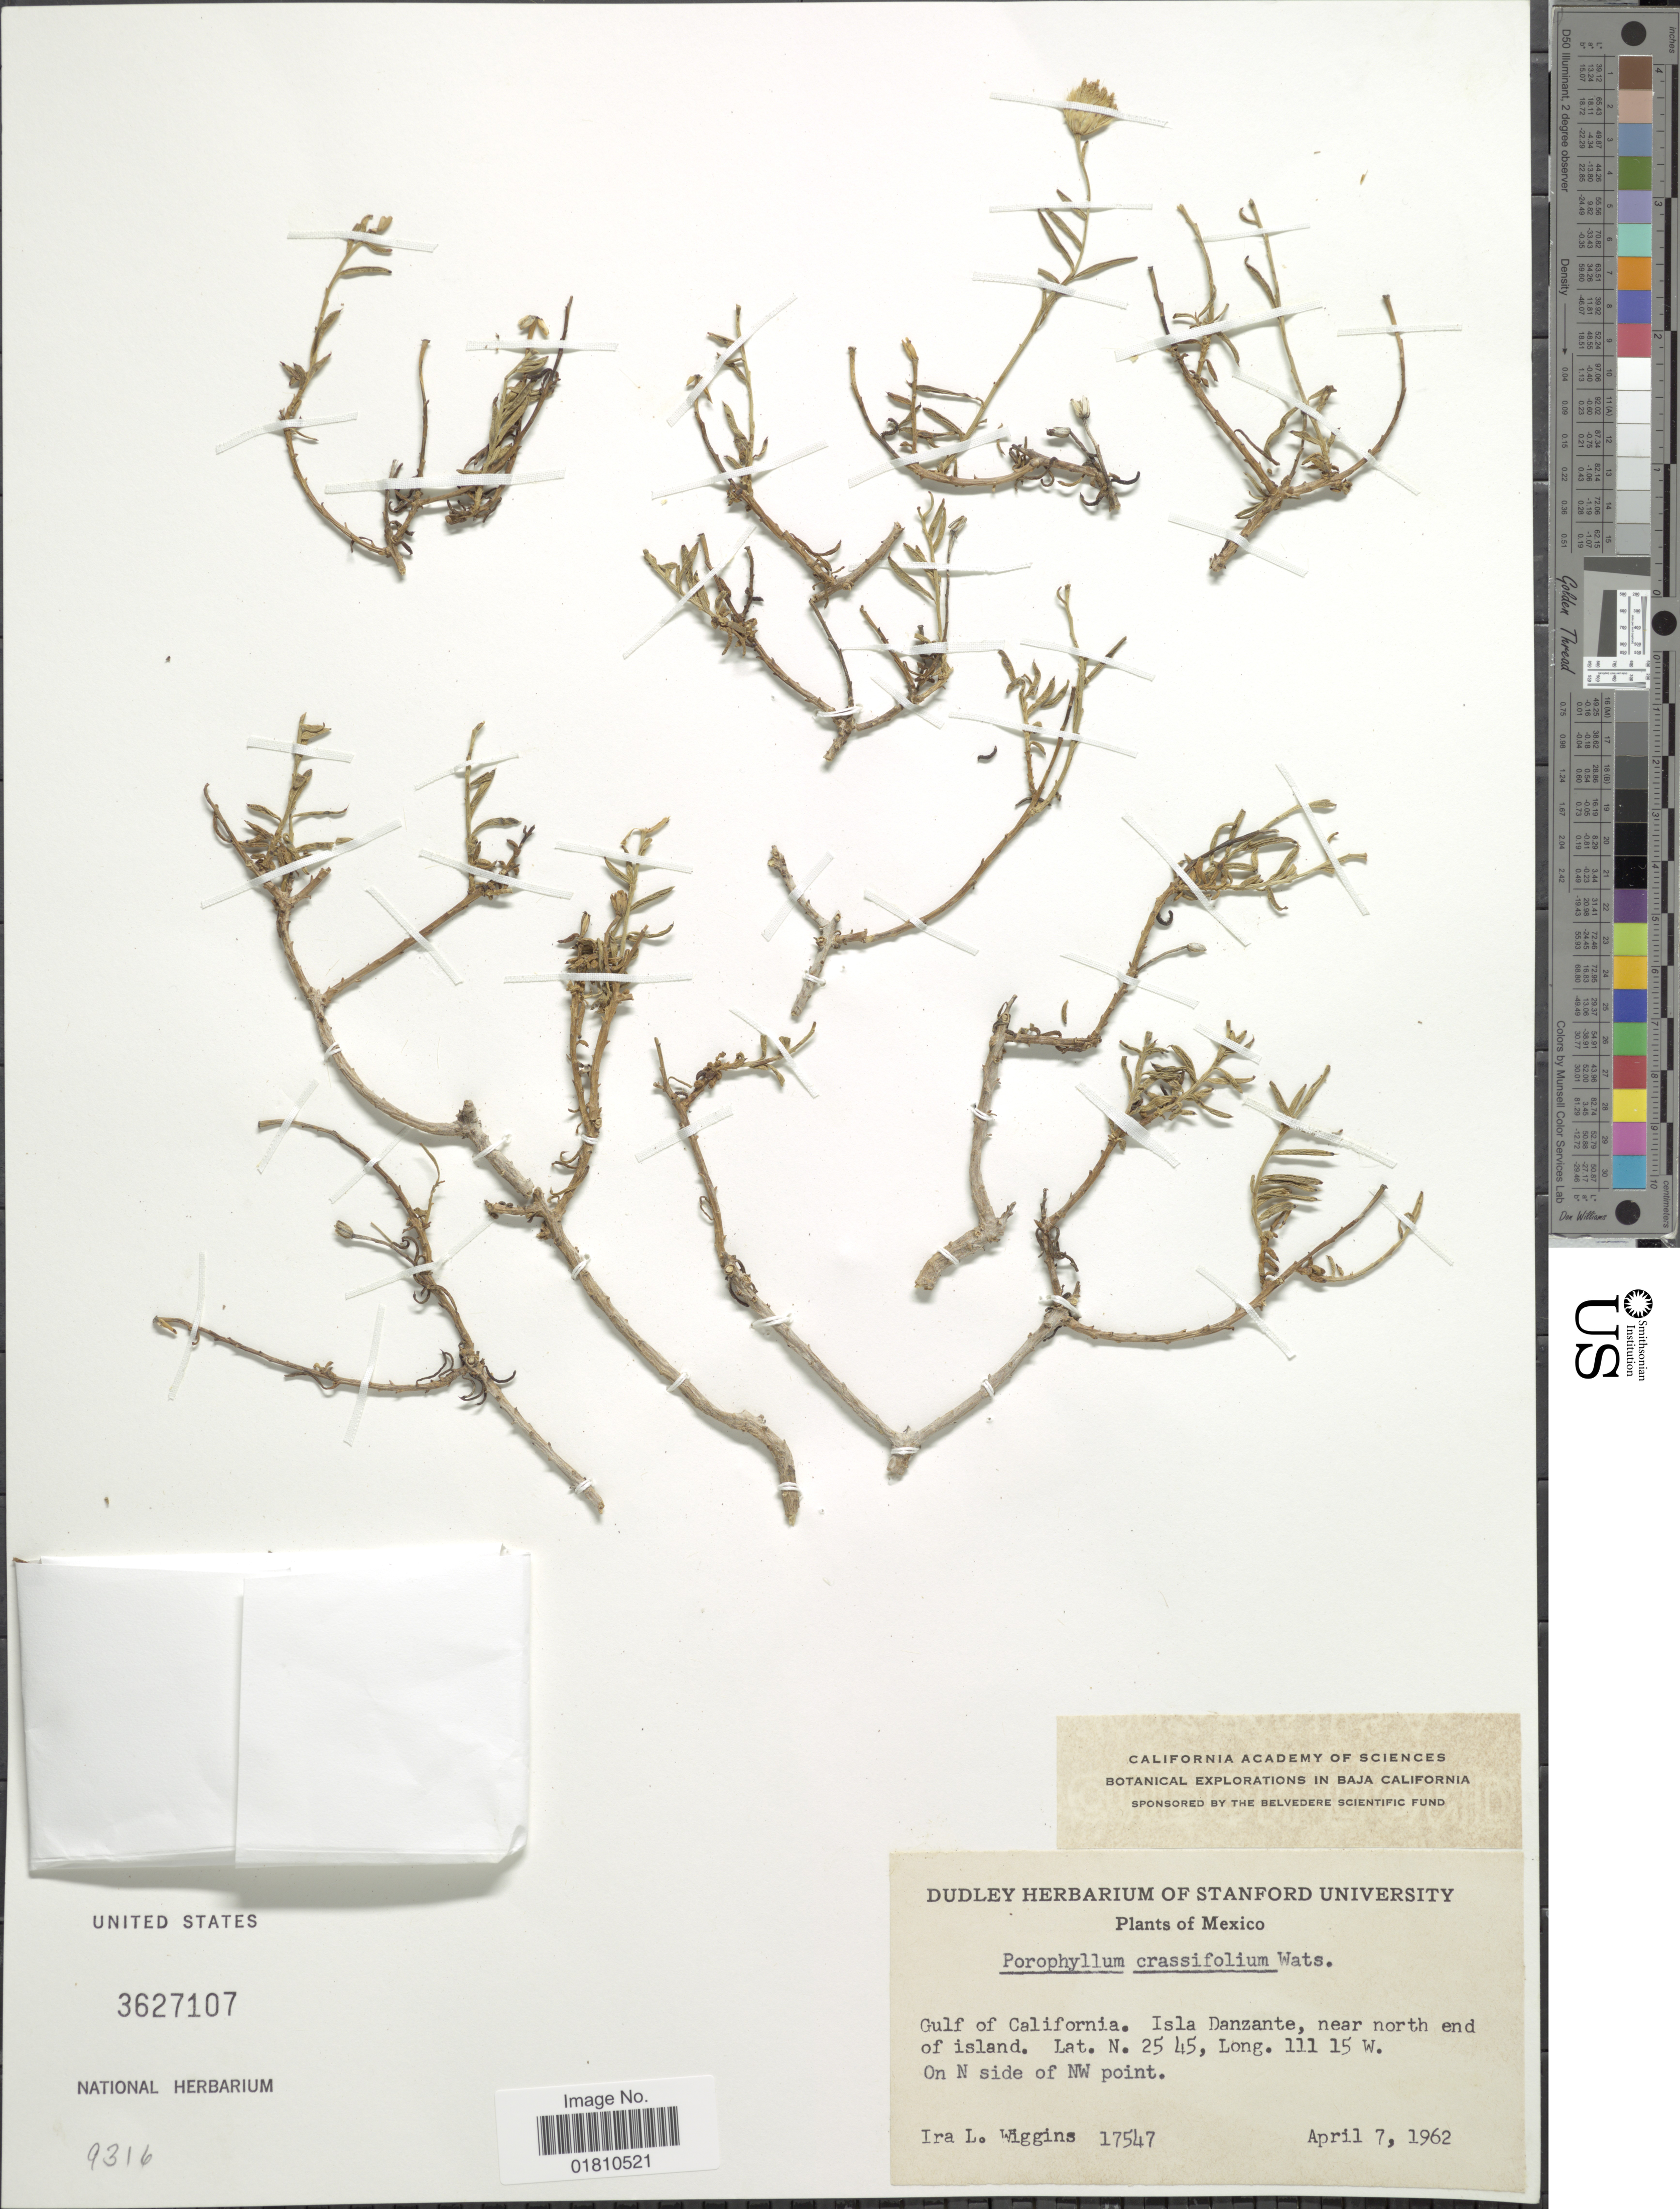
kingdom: Plantae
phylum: Tracheophyta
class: Magnoliopsida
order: Asterales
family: Asteraceae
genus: Bajacalia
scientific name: Bajacalia crassifolia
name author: (S. Watson) Loockerman et al.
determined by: Anzuinelli, M.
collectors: I. L. Wiggins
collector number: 17547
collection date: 1962-04-07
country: Mexico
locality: Gulf of California, Isla Danzante, near north end of island, on N side of NW point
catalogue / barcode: US 3627107